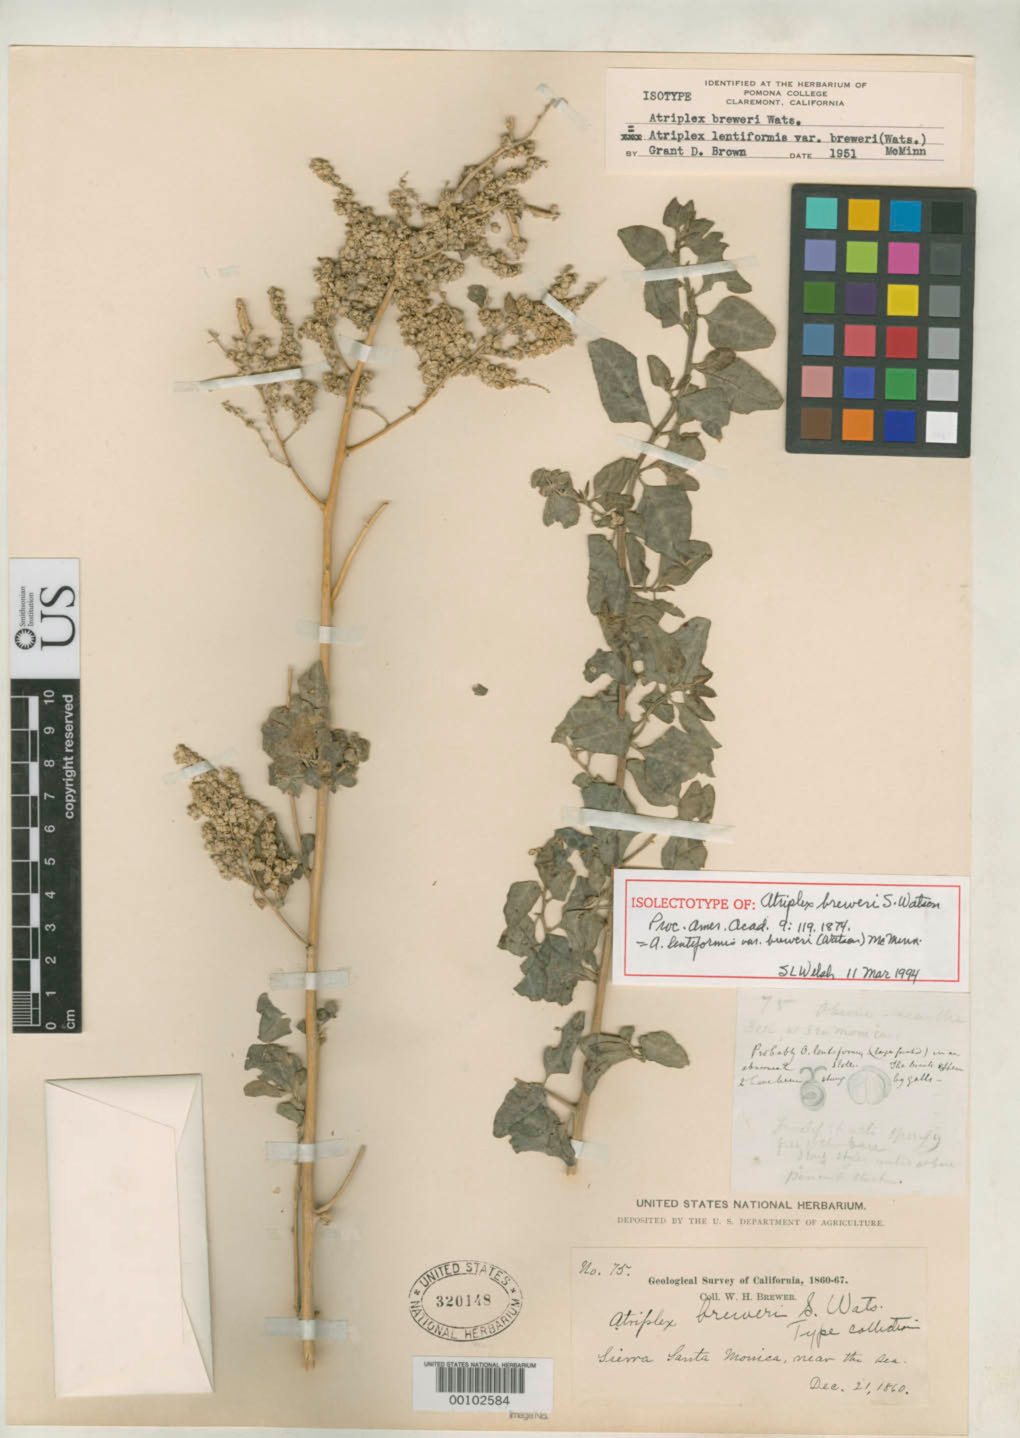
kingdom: Plantae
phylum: Tracheophyta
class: Magnoliopsida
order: Caryophyllales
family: Amaranthaceae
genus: Atriplex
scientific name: Atriplex breweri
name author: S. Watson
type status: Isolectotype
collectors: W. H. Brewer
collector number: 75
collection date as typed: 21 Dec 1860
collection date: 1860-12-21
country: United States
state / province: California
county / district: Los Angeles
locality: Sierra Santa Monica.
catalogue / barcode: US 320148